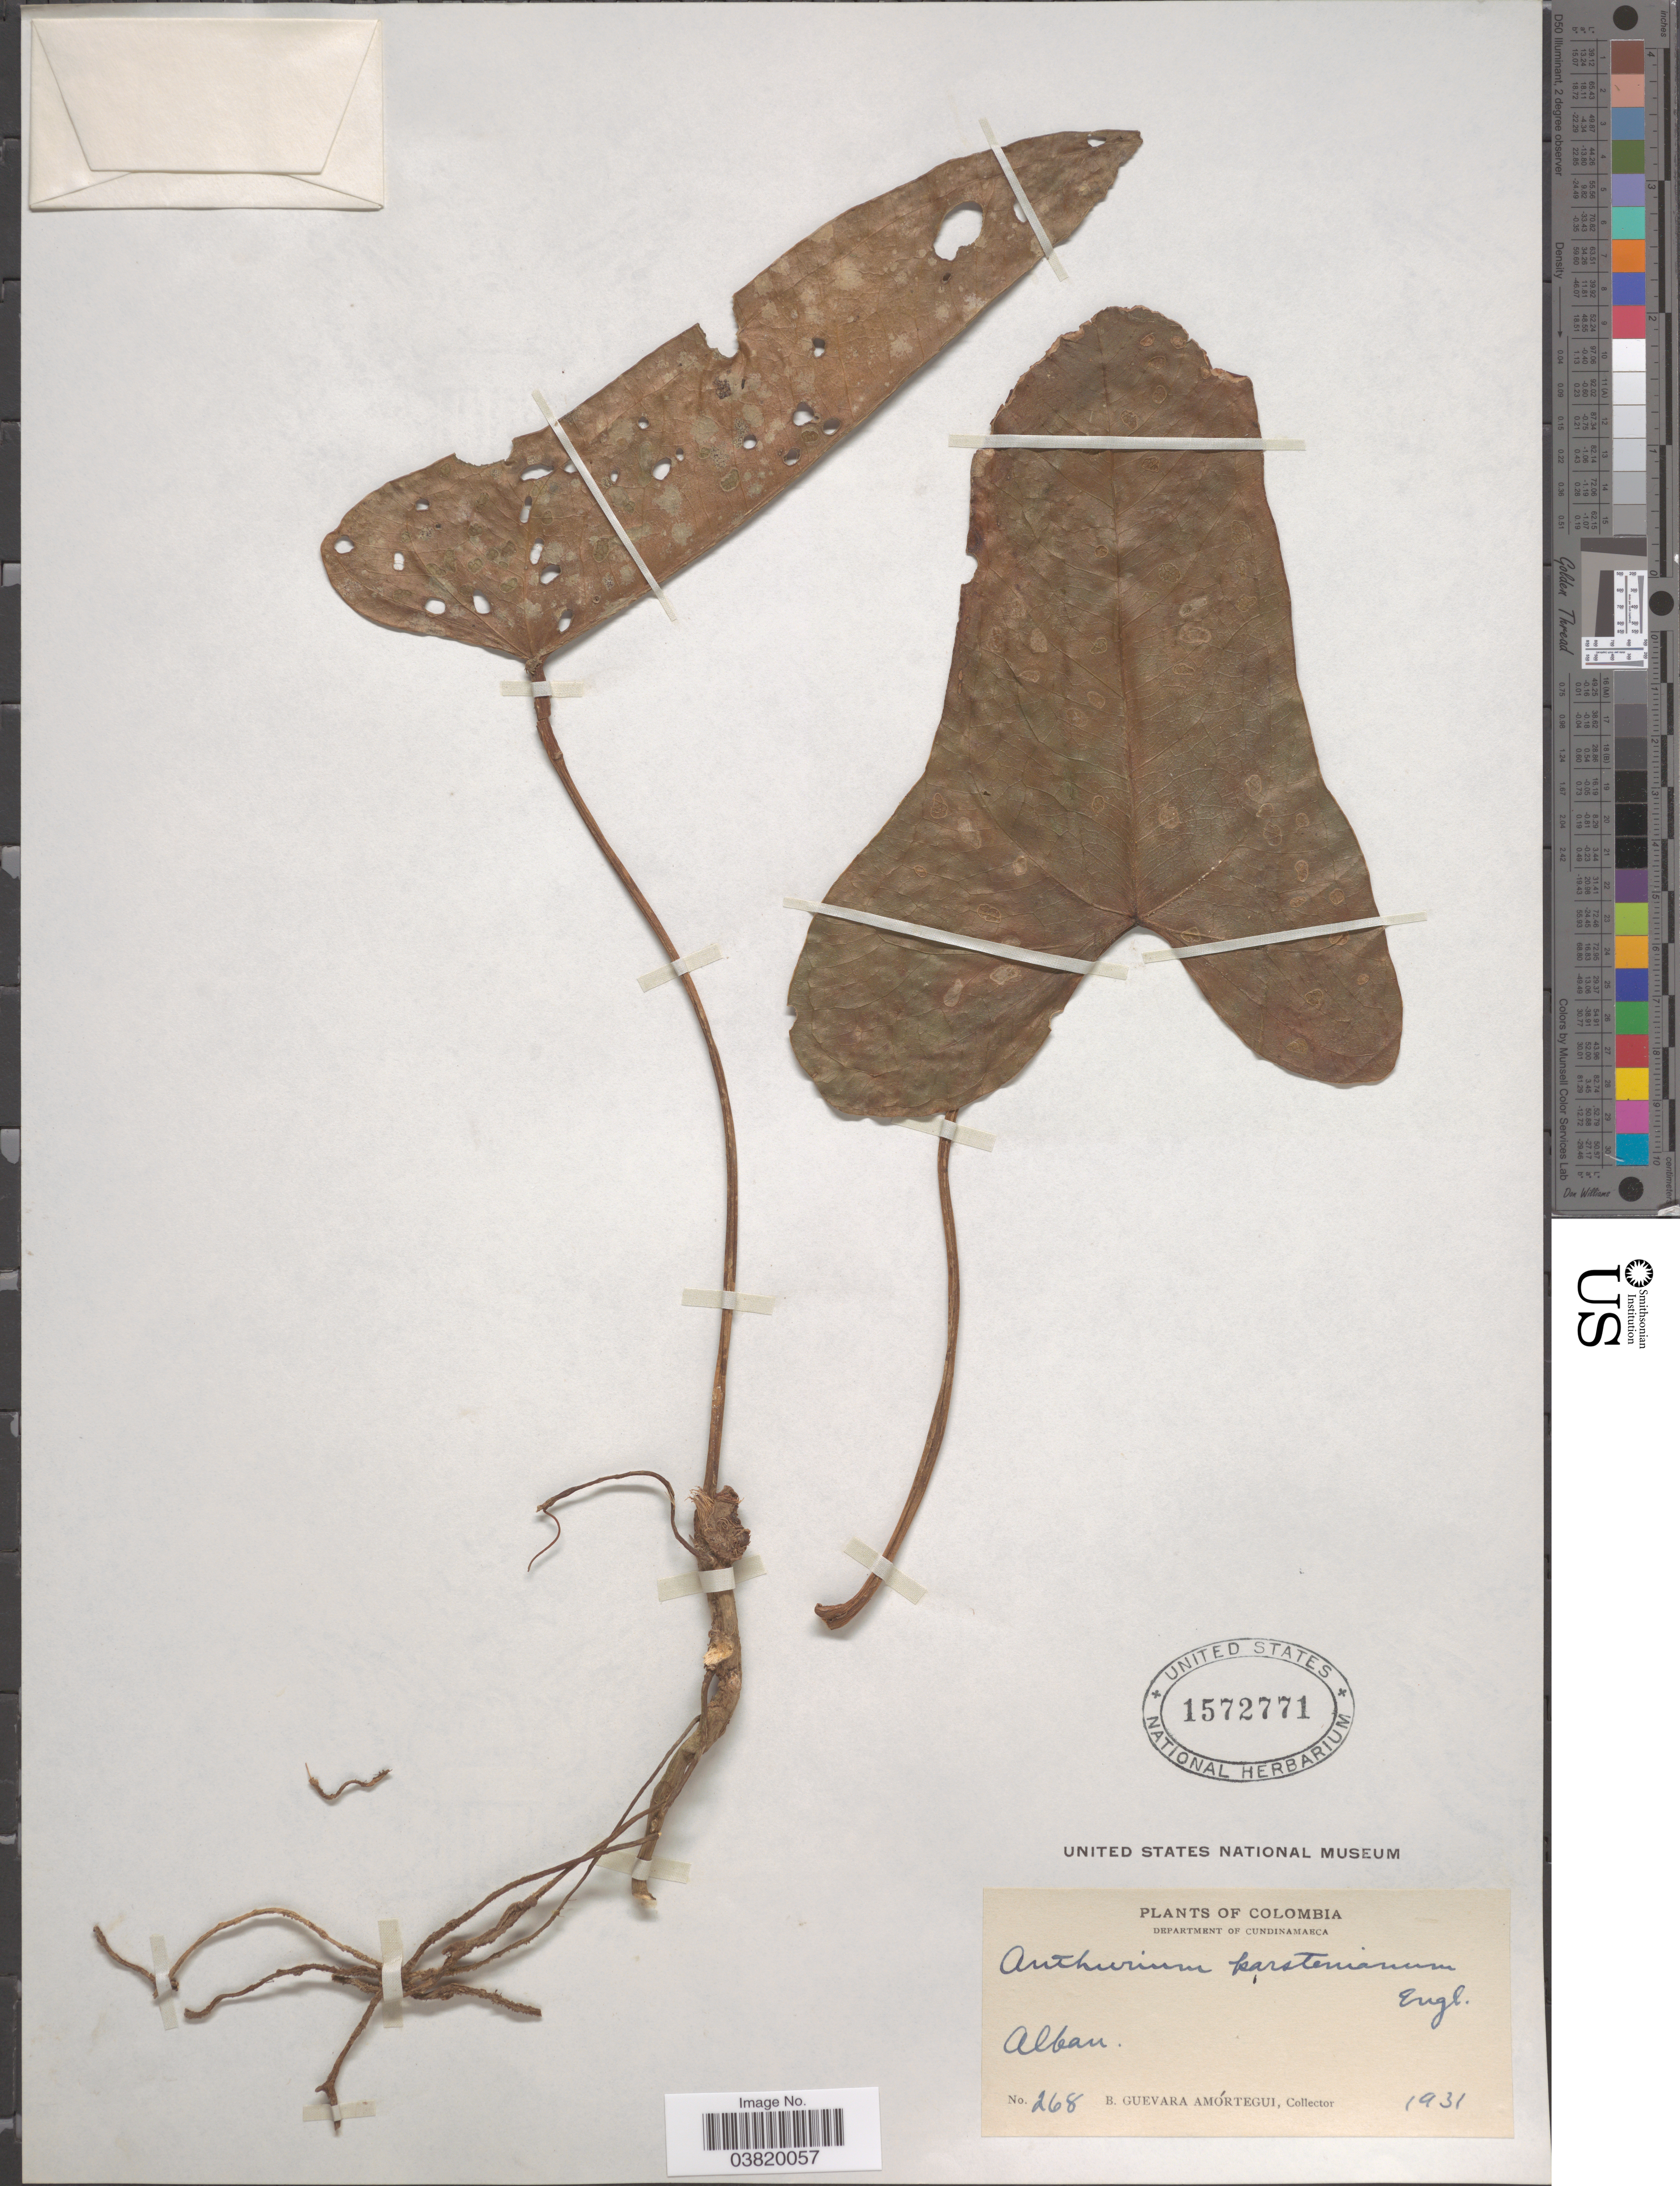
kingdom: Plantae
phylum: Tracheophyta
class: Liliopsida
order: Alismatales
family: Araceae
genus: Anthurium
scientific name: Anthurium karstenianum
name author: Engl.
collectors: B. Guevara-Amortegui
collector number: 268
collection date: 1931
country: Colombia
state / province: Cundinamarca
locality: Department of Cundinamarca. Alban.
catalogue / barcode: US 1572771